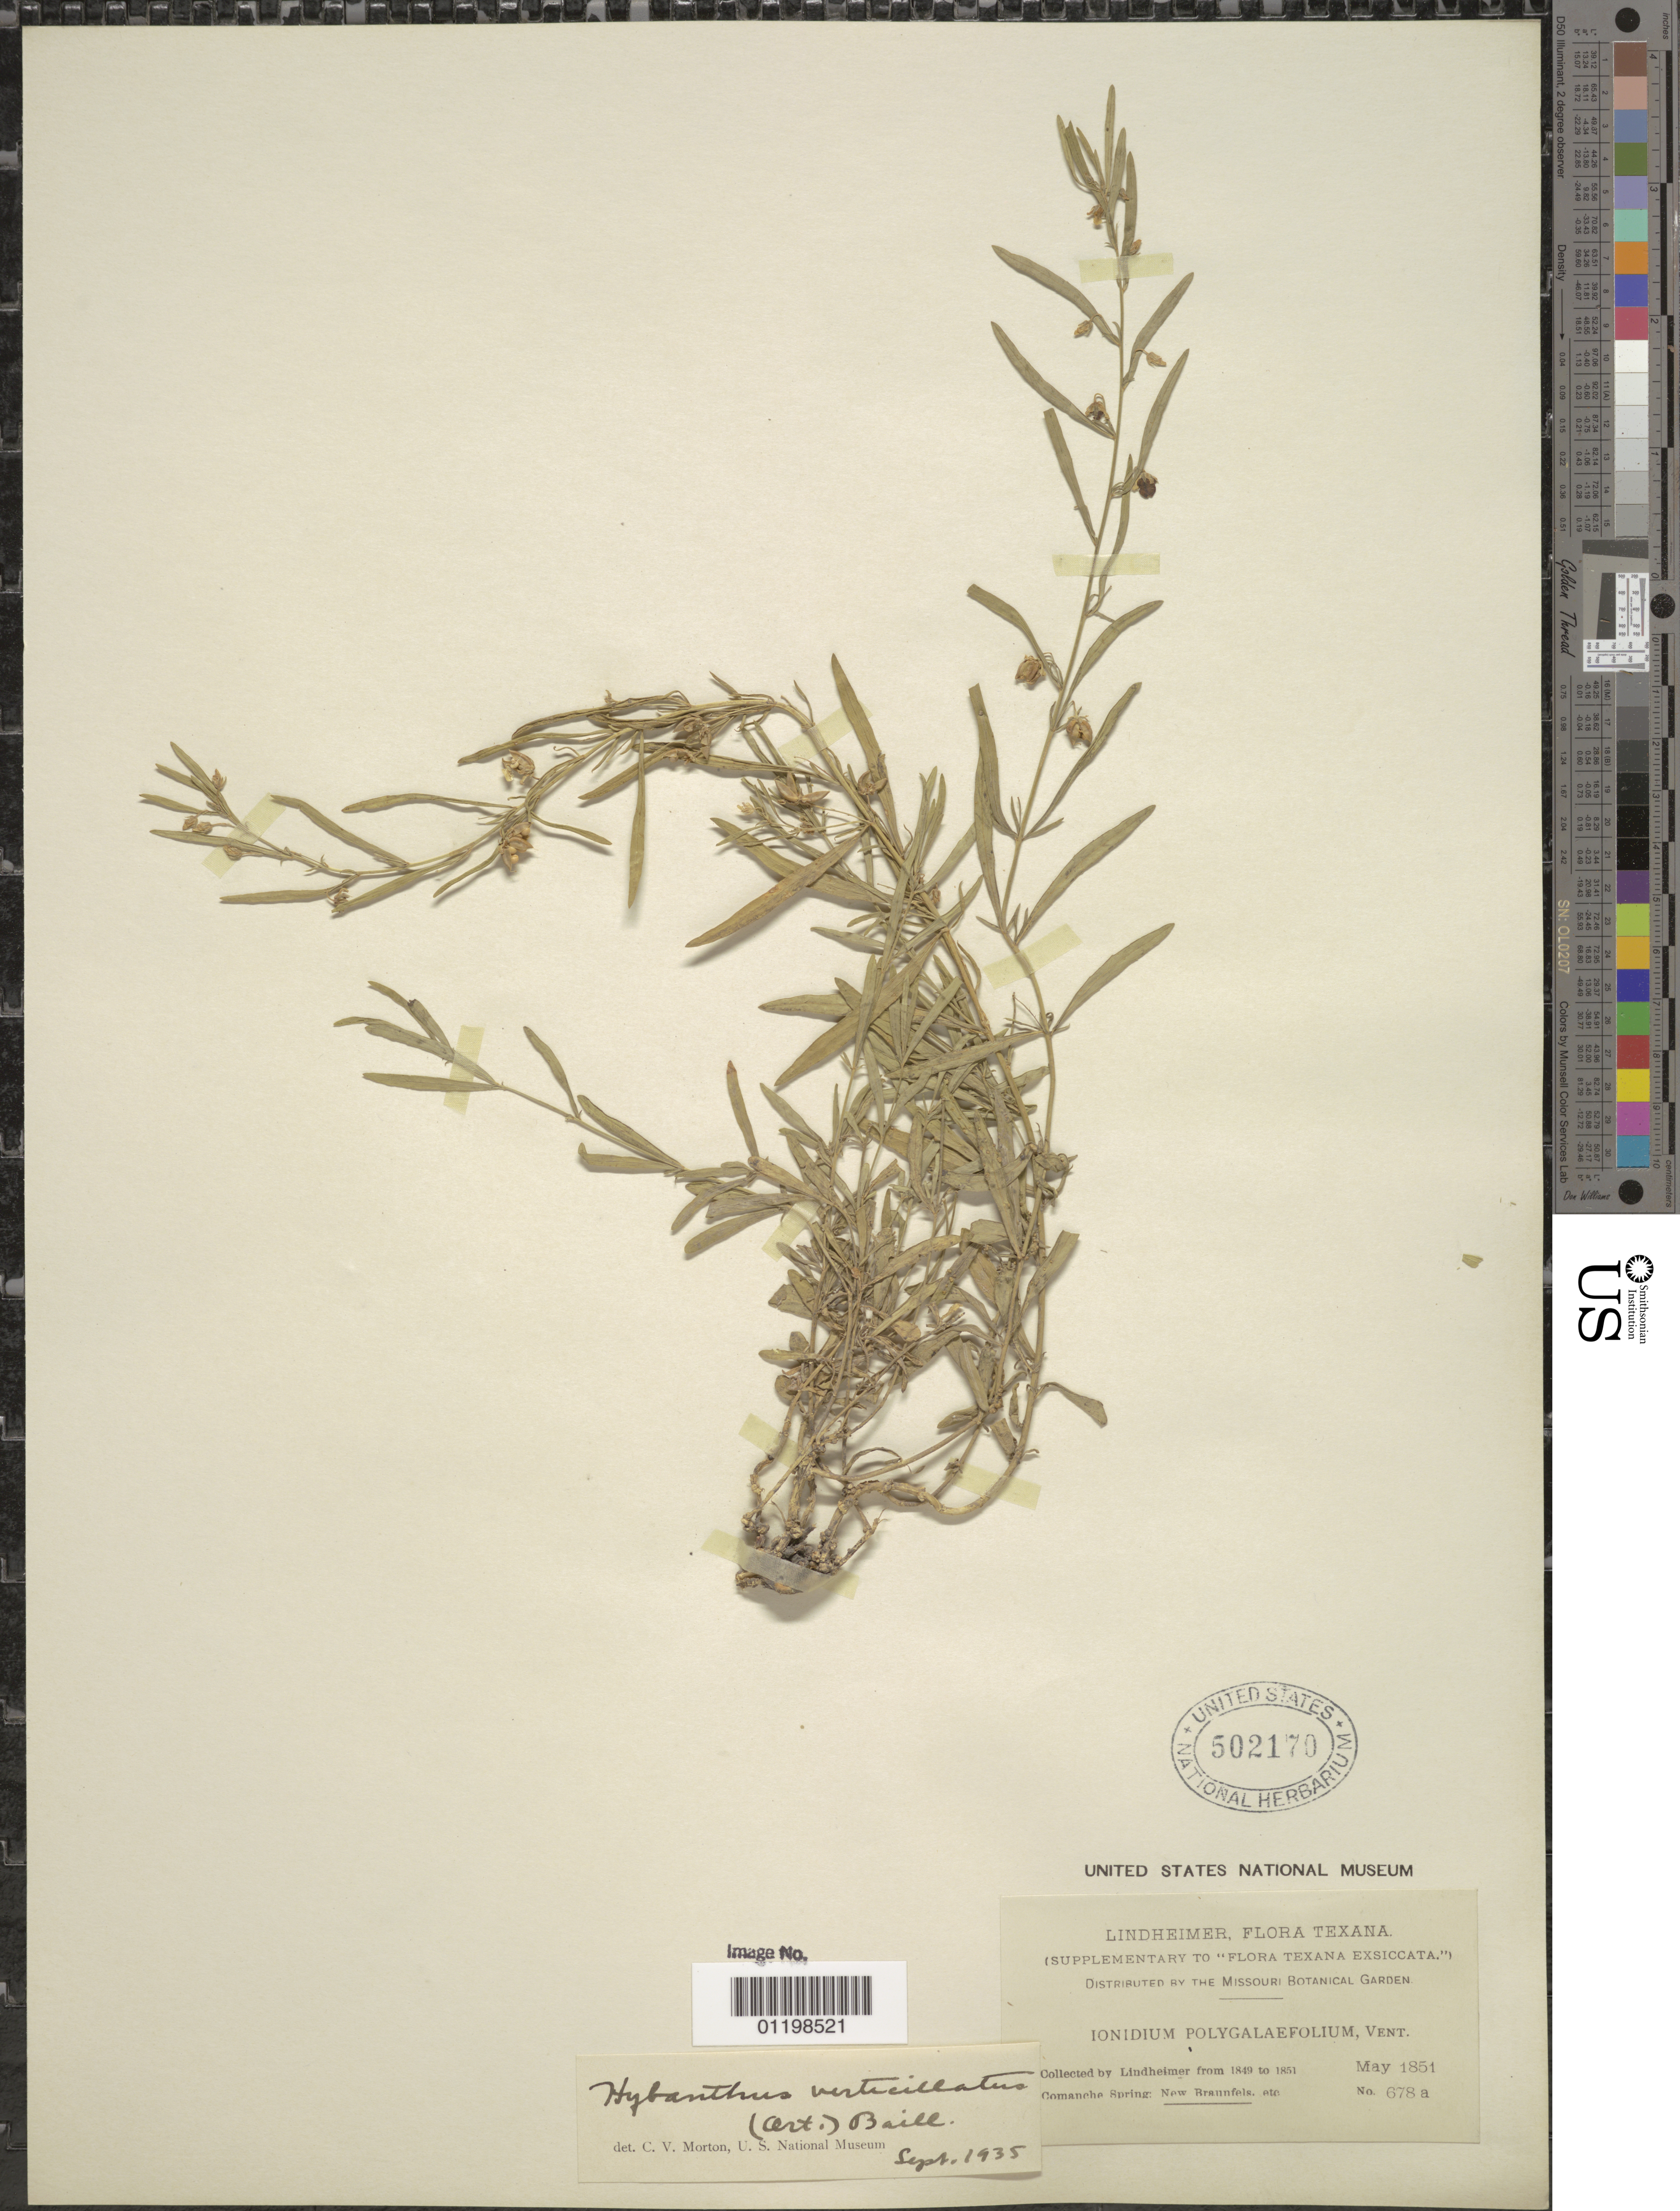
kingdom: Plantae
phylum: Tracheophyta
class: Magnoliopsida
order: Malpighiales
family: Violaceae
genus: Pombalia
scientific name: Pombalia verticillata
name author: (Ortega) Paula-Souza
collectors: F. J. Lindheimer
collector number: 678 a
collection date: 1851-05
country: United States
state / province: Texas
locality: Comanche Spring: New Braunfels.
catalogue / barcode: US 502170